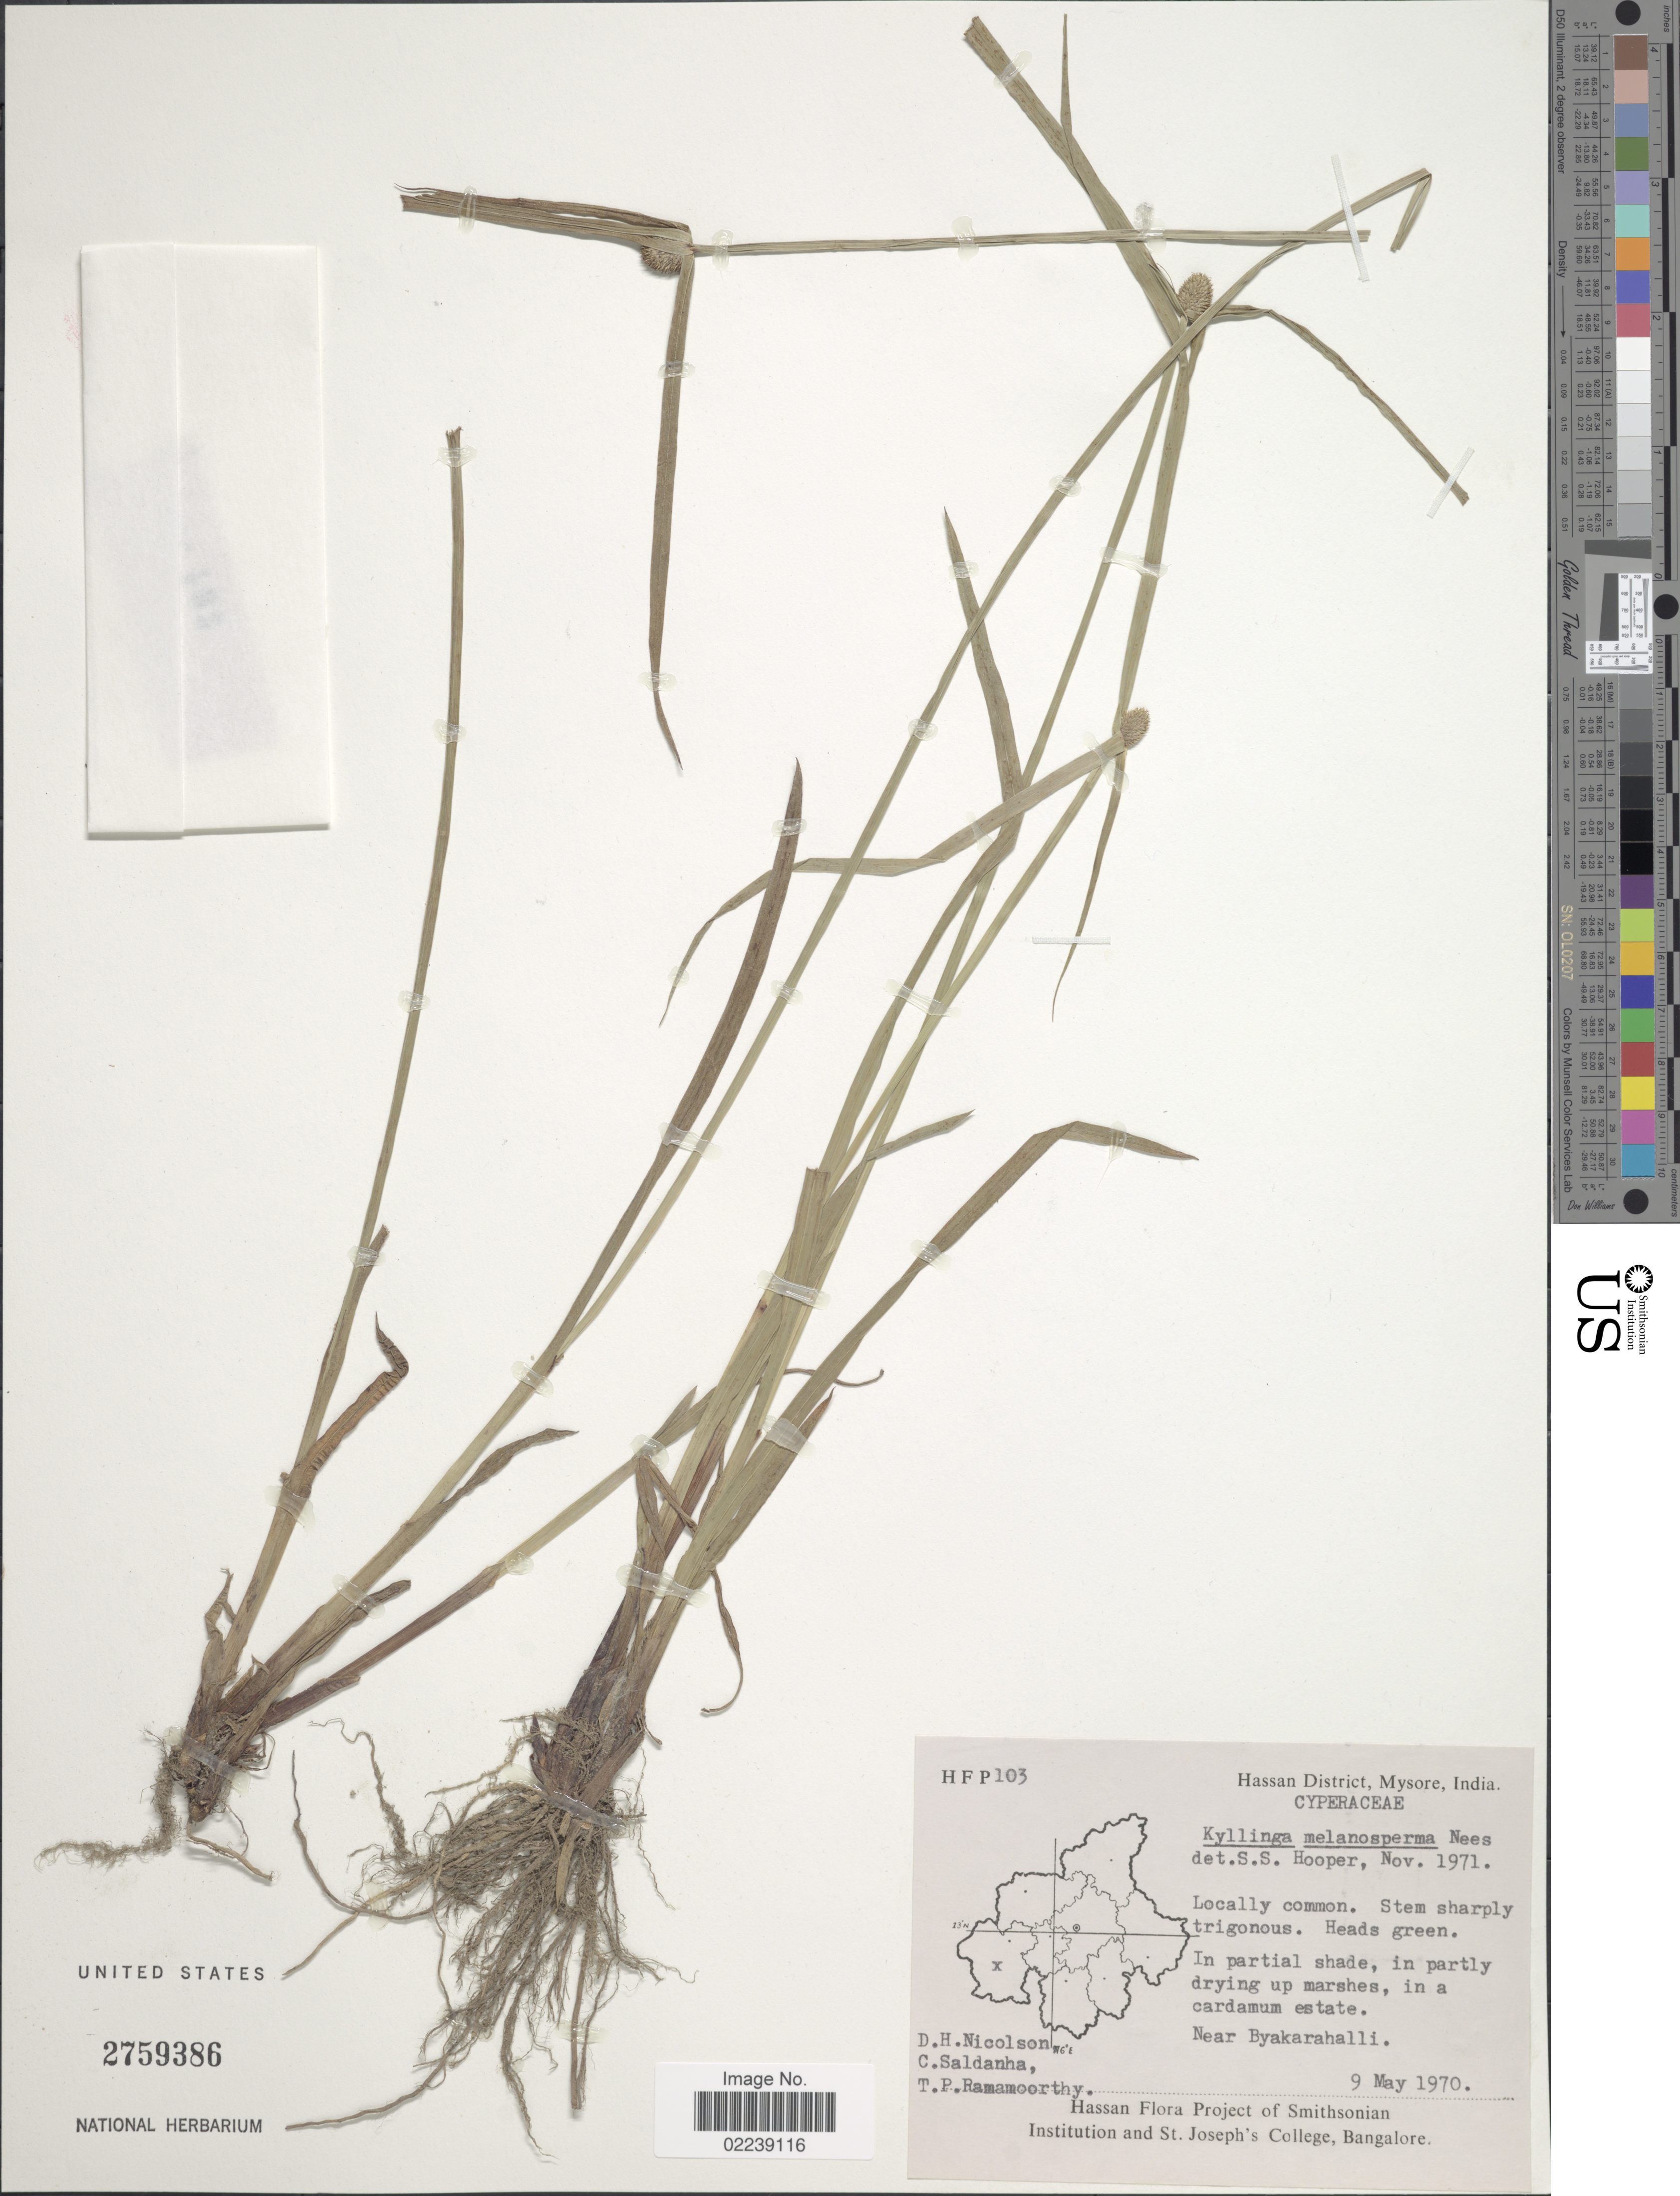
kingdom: Plantae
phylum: Tracheophyta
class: Liliopsida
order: Poales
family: Cyperaceae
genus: Cyperus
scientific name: Cyperus melanospermus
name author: (Nees) Valck. Sur.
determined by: Strong, M. T., (US), Smithsonian Institution - National Museum of Natural History (UNITED STATES)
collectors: D. H. Nicolson & T. P. Ramamoorthy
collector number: HFP103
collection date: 1970-05-09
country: India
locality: Hassan District, Mysore. Near Byakarahalli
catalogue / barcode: US 2759386